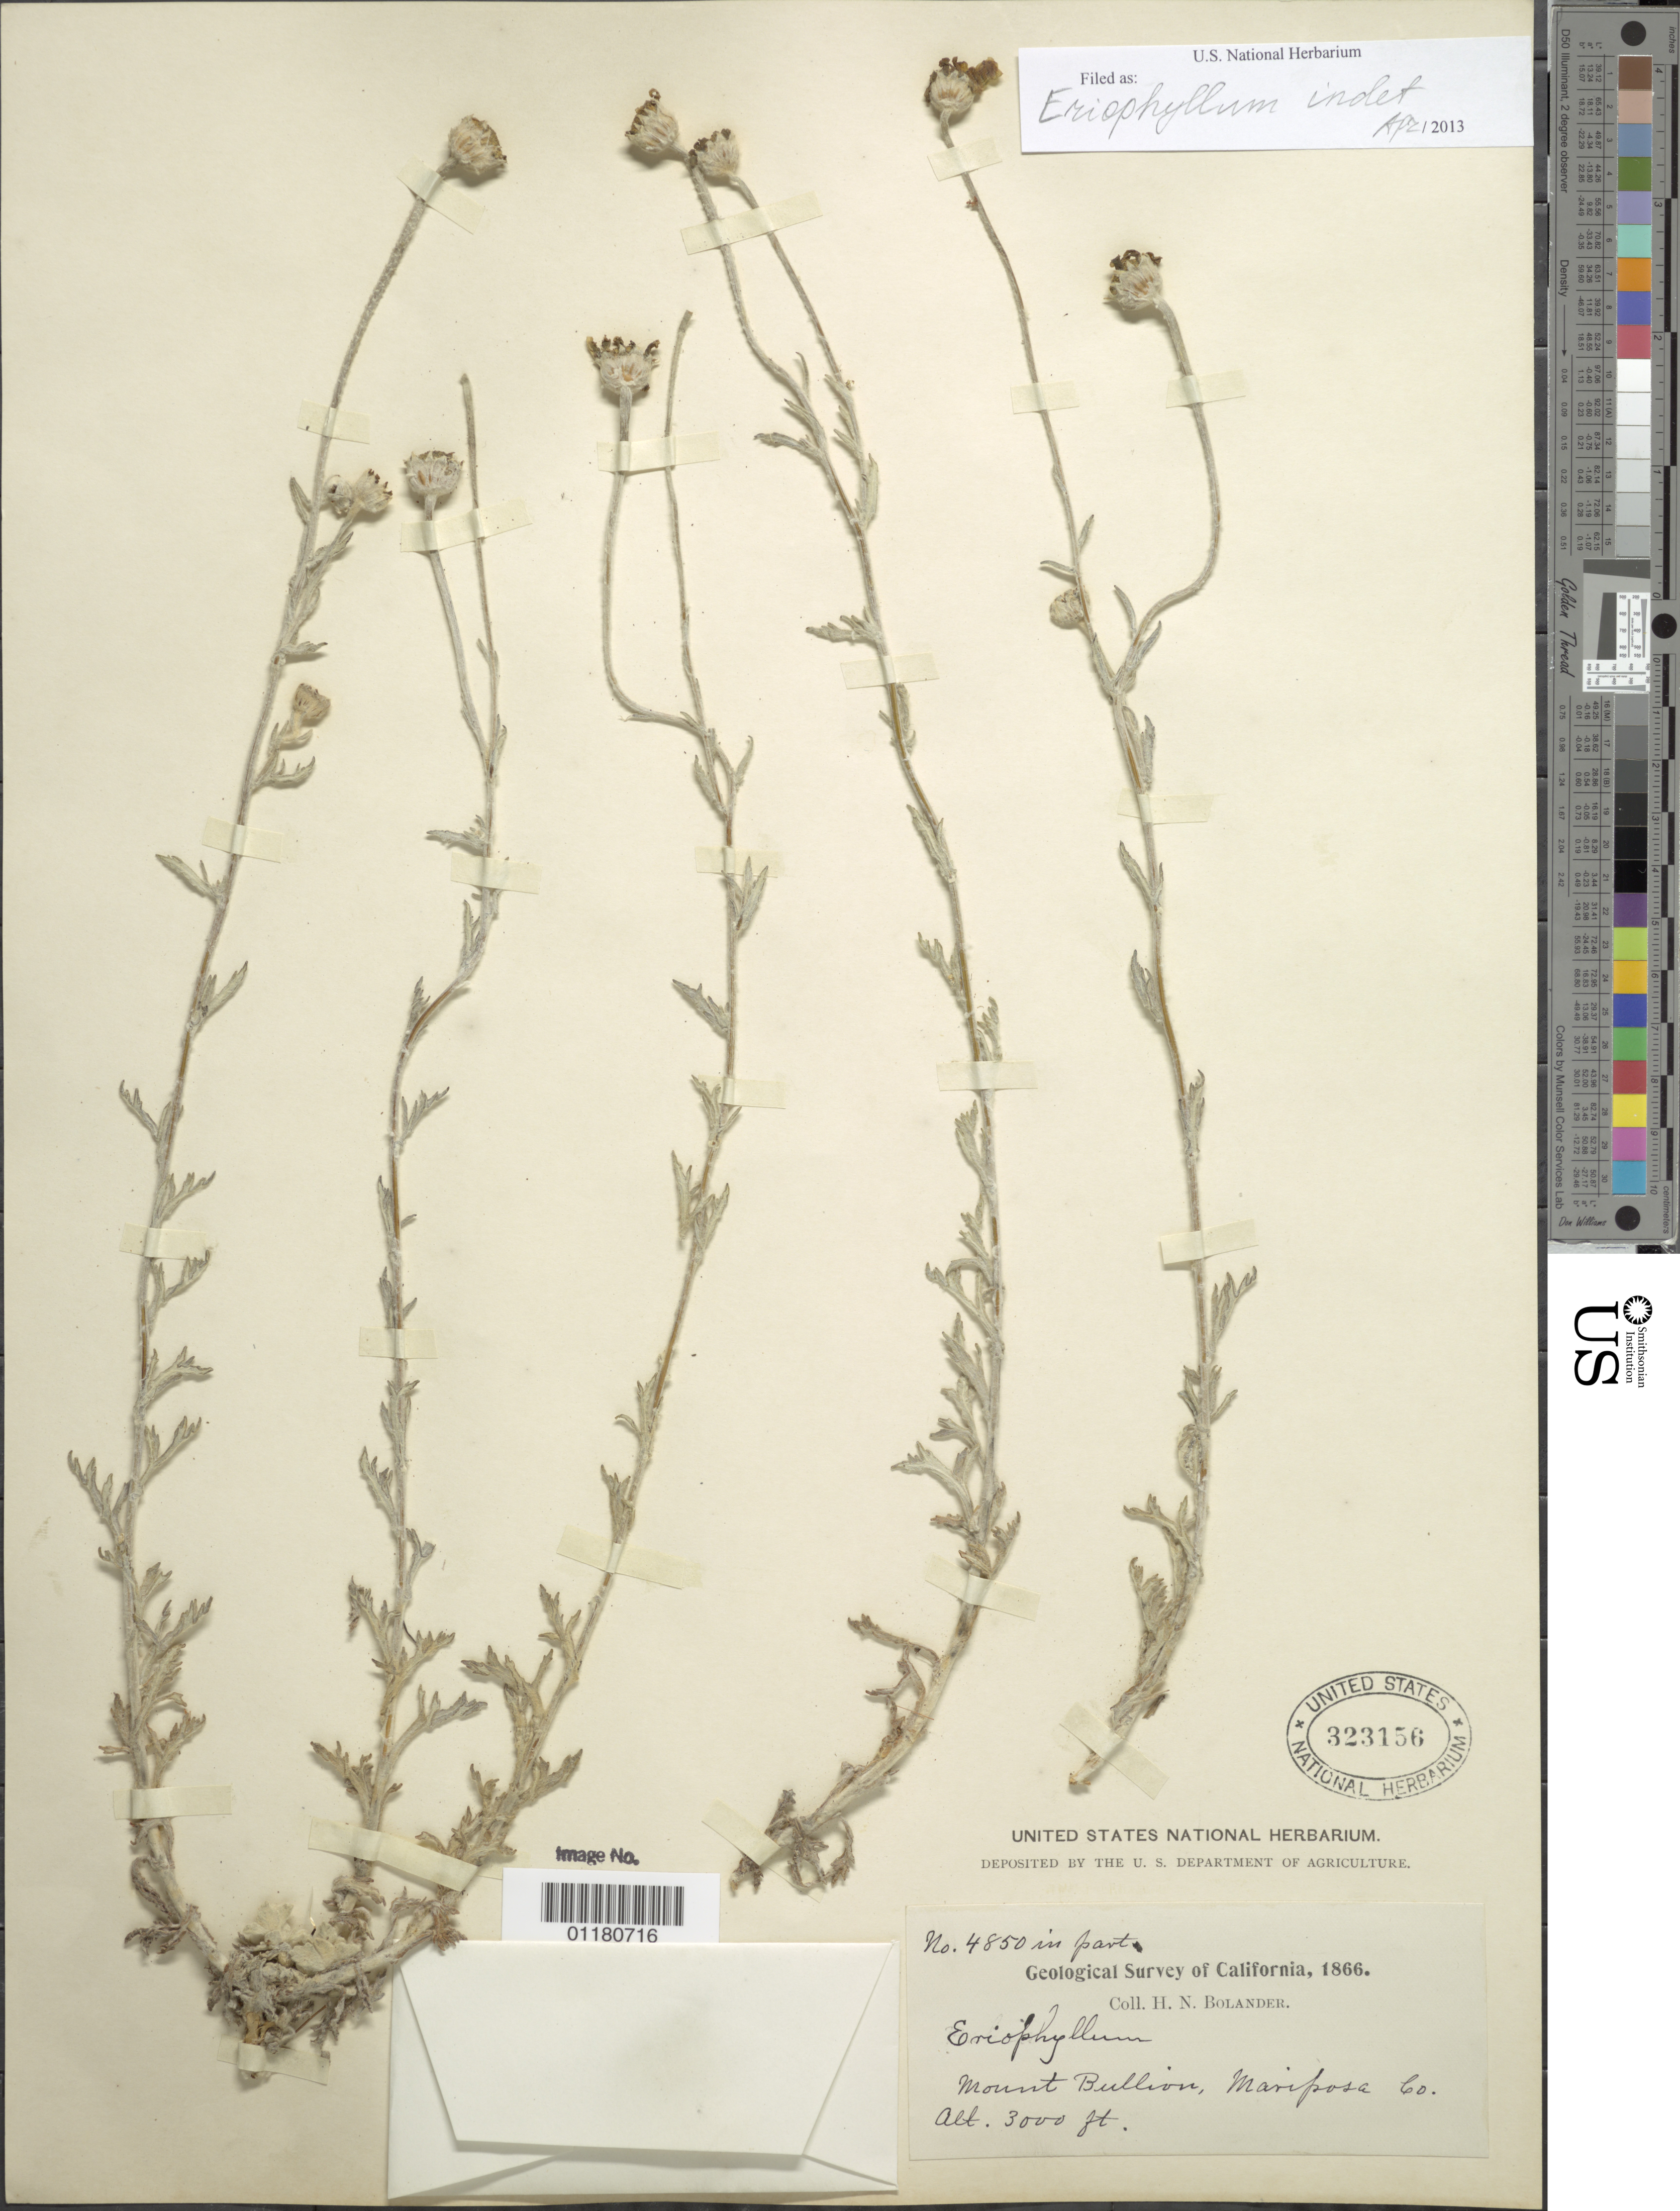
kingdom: Plantae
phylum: Tracheophyta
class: Magnoliopsida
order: Asterales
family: Asteraceae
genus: Eriophyllum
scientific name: Eriophyllum sp.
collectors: H. Bolander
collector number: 4850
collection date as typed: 1866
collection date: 1866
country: United States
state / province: California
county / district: Mariposa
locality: Mount Bullion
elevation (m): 914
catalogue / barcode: US 323156